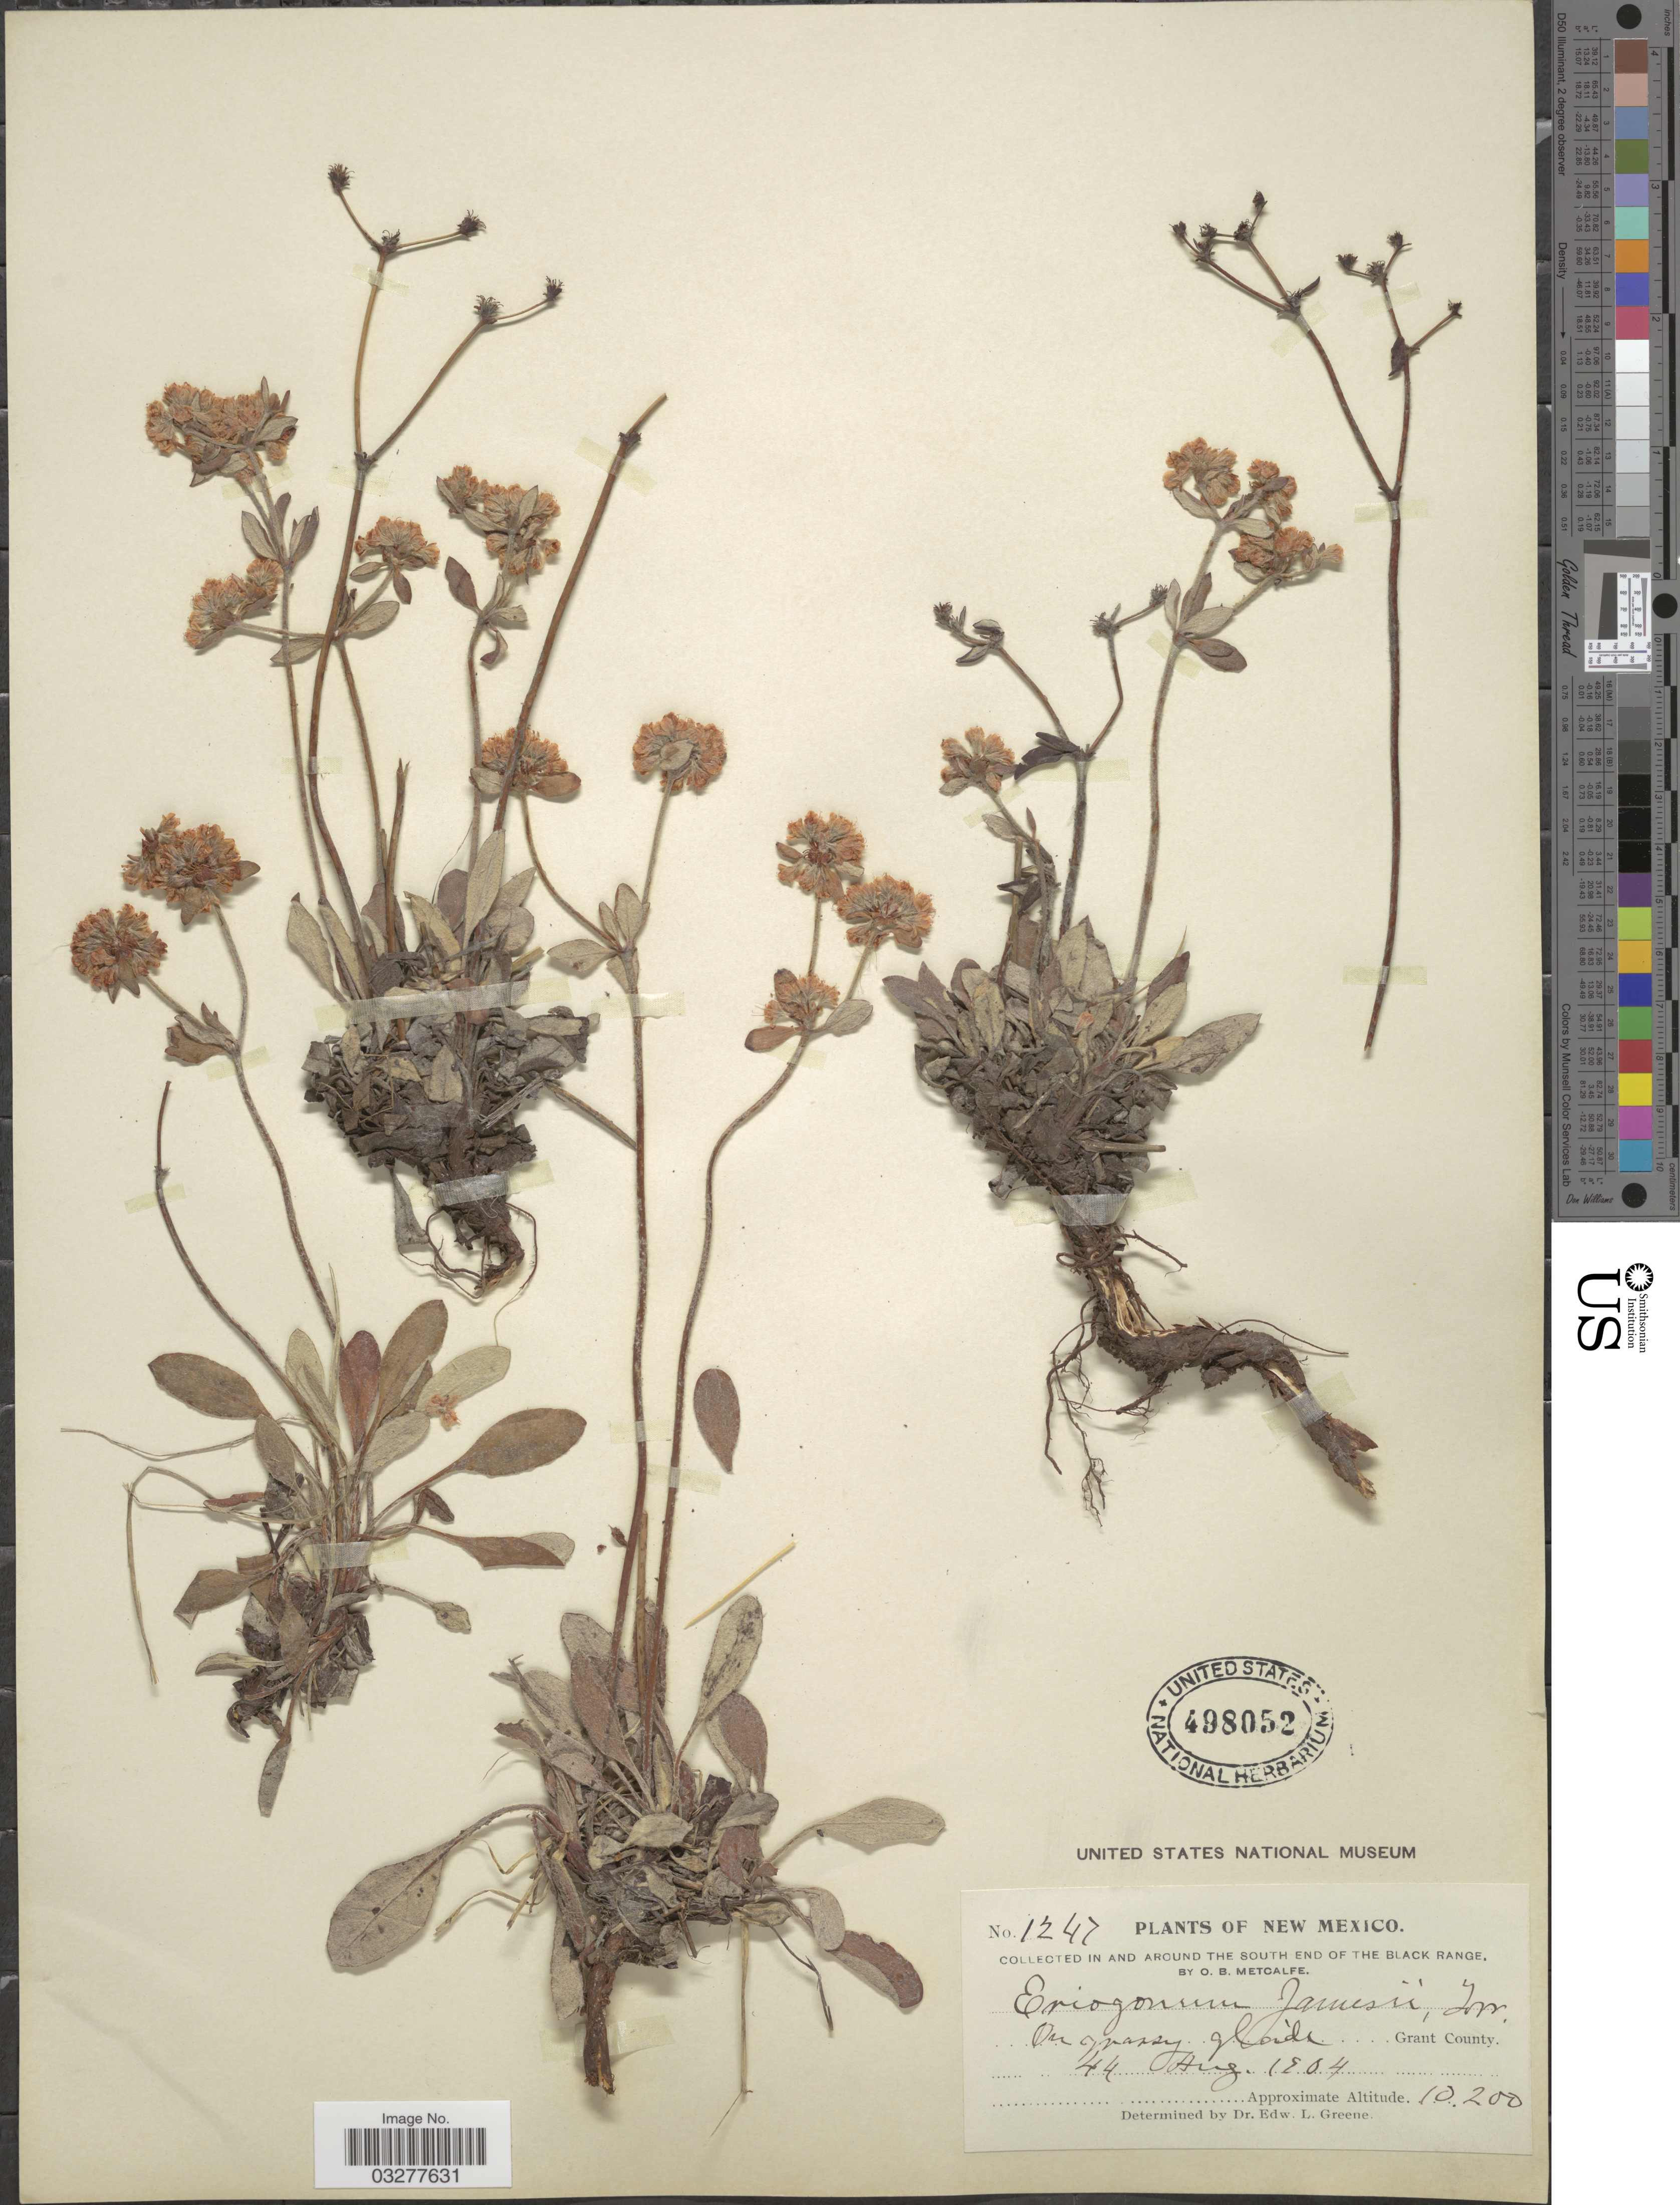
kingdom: Plantae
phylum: Tracheophyta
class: Magnoliopsida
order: Caryophyllales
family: Polygonaceae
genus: Eriogonum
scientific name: Eriogonum jamesii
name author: Benth.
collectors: O. B. Metcalfe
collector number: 1247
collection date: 1904-08-24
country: United States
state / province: New Mexico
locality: In and around the South End of the Black Range. On grassy glade, Grant County.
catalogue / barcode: US 498052